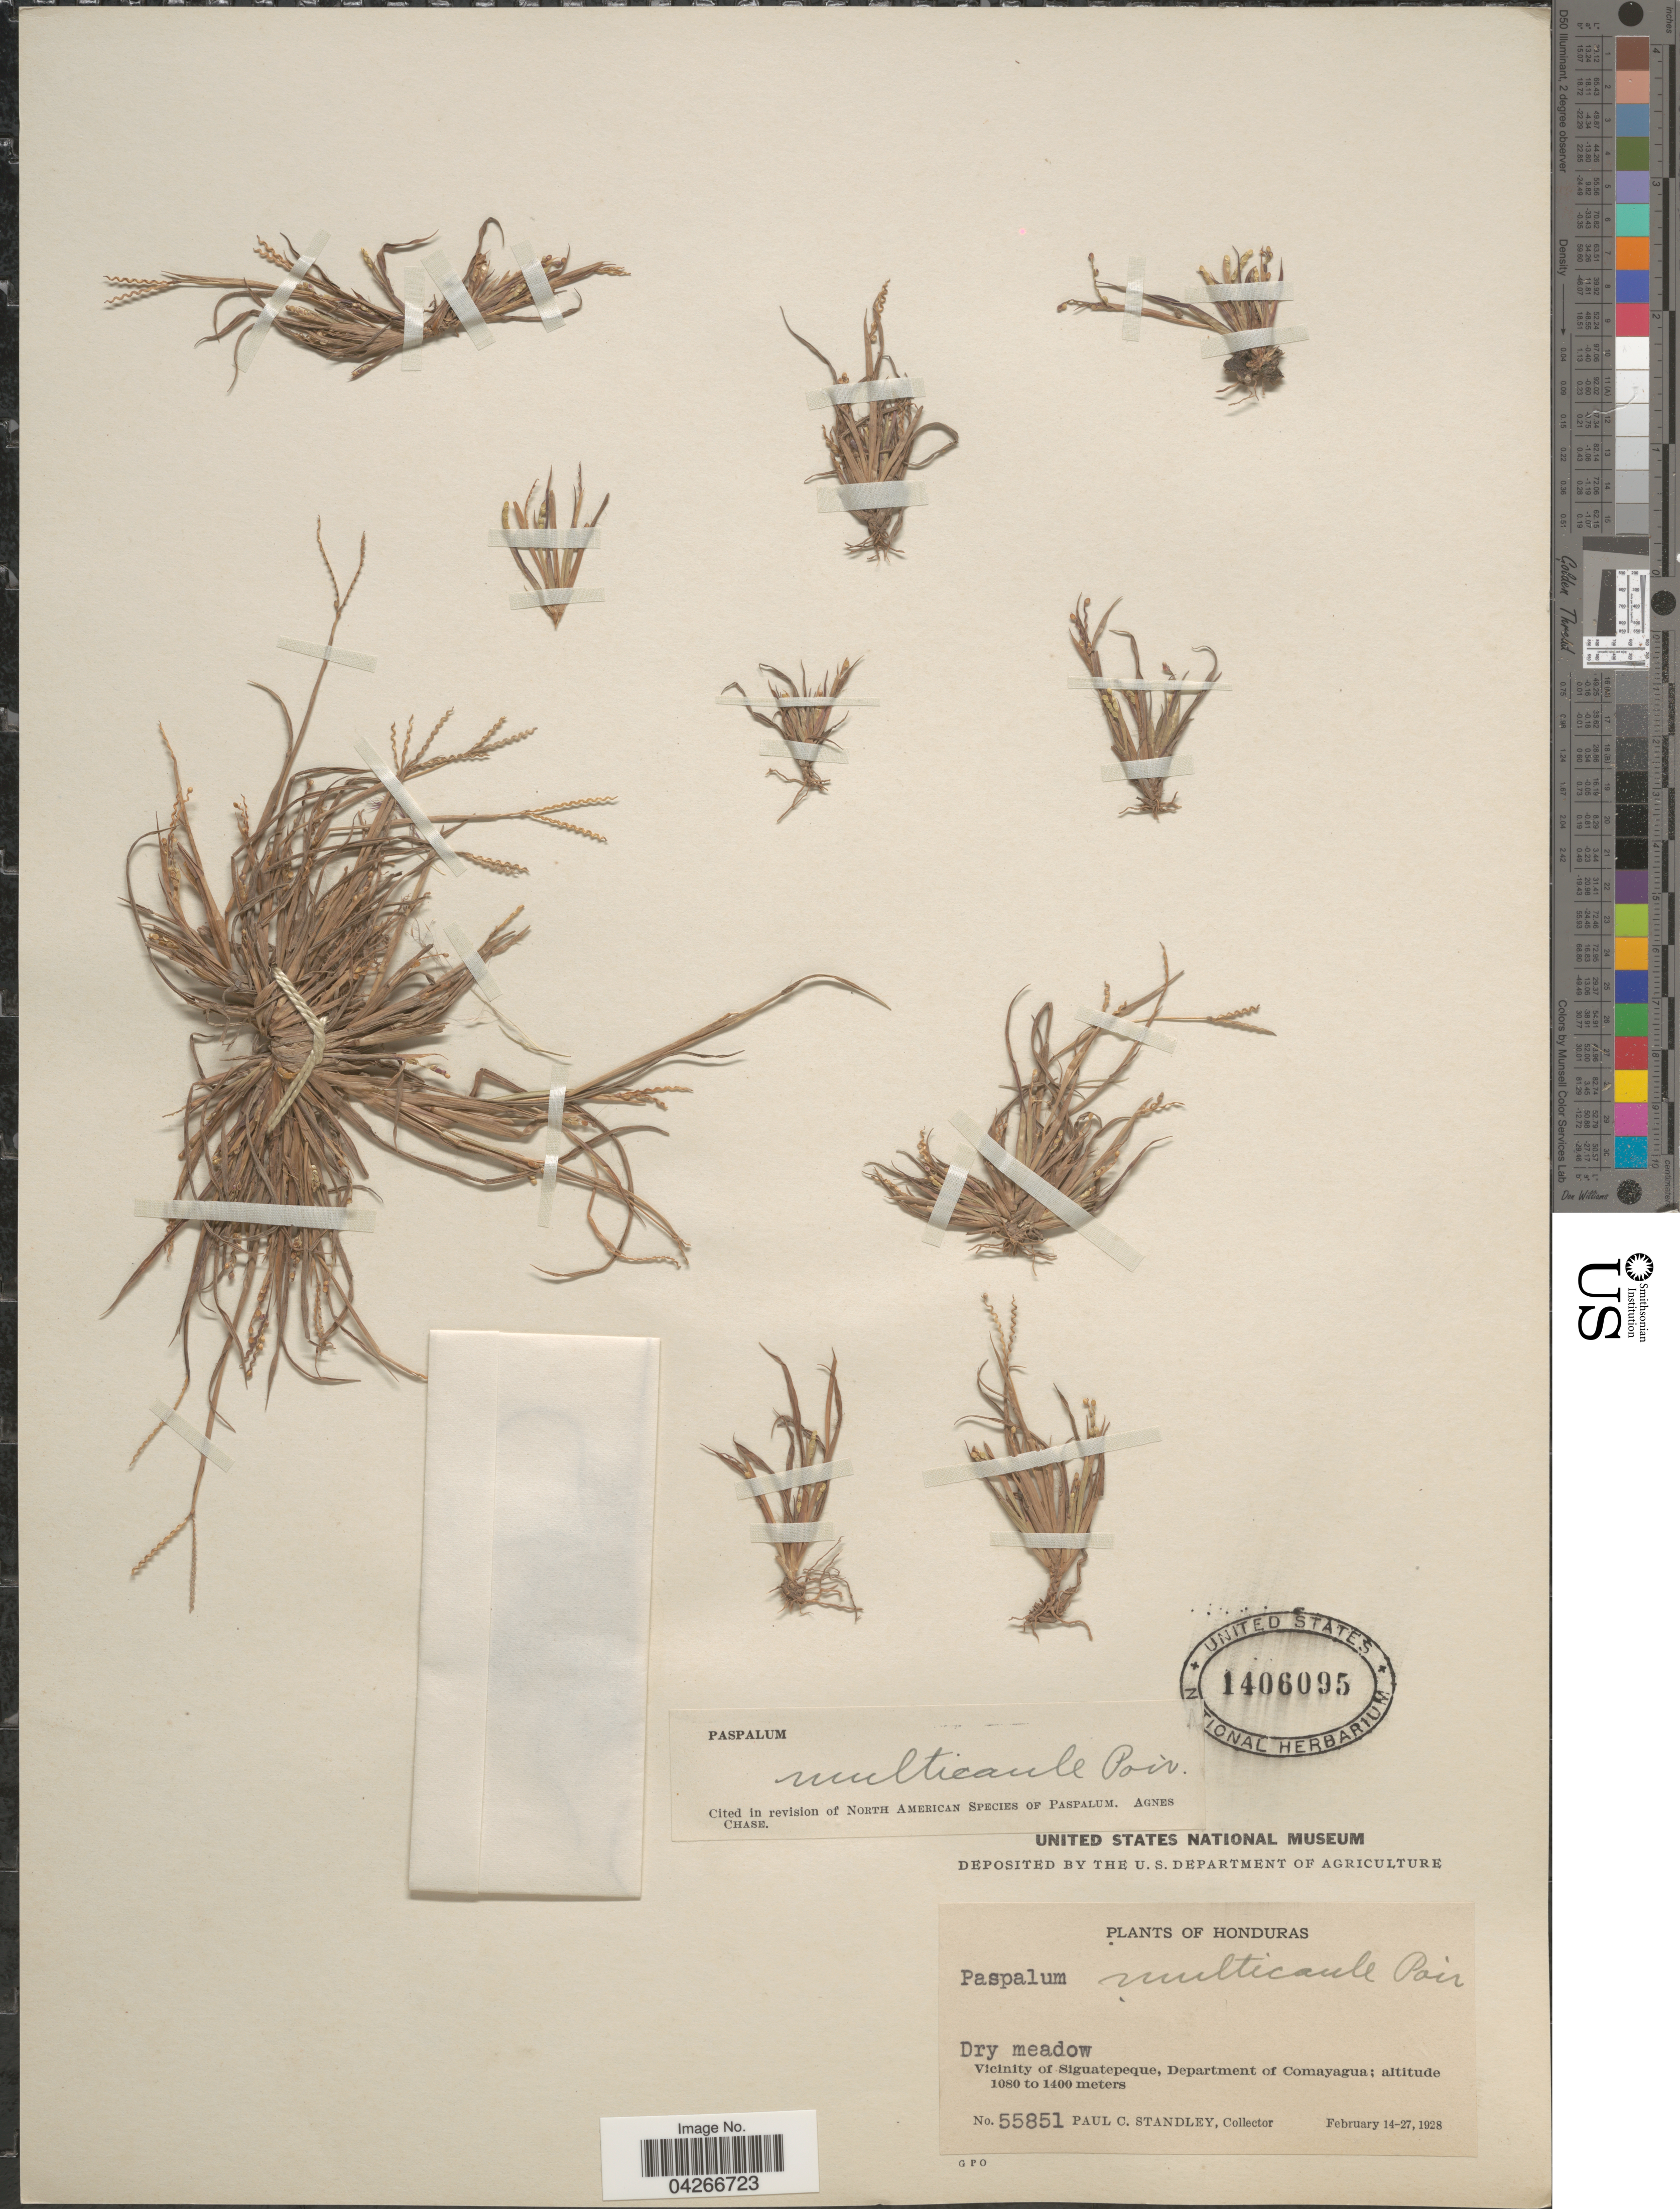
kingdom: Plantae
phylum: Tracheophyta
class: Liliopsida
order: Poales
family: Poaceae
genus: Paspalum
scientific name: Paspalum multicaule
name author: Poir. in Lam.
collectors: P. C. Standley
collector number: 55851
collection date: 1928-02-14/1928-02-27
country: Honduras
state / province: Comayagua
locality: Vicinity of Siguatepeque, Department of Comayagua.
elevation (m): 1080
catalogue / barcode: US 1406095